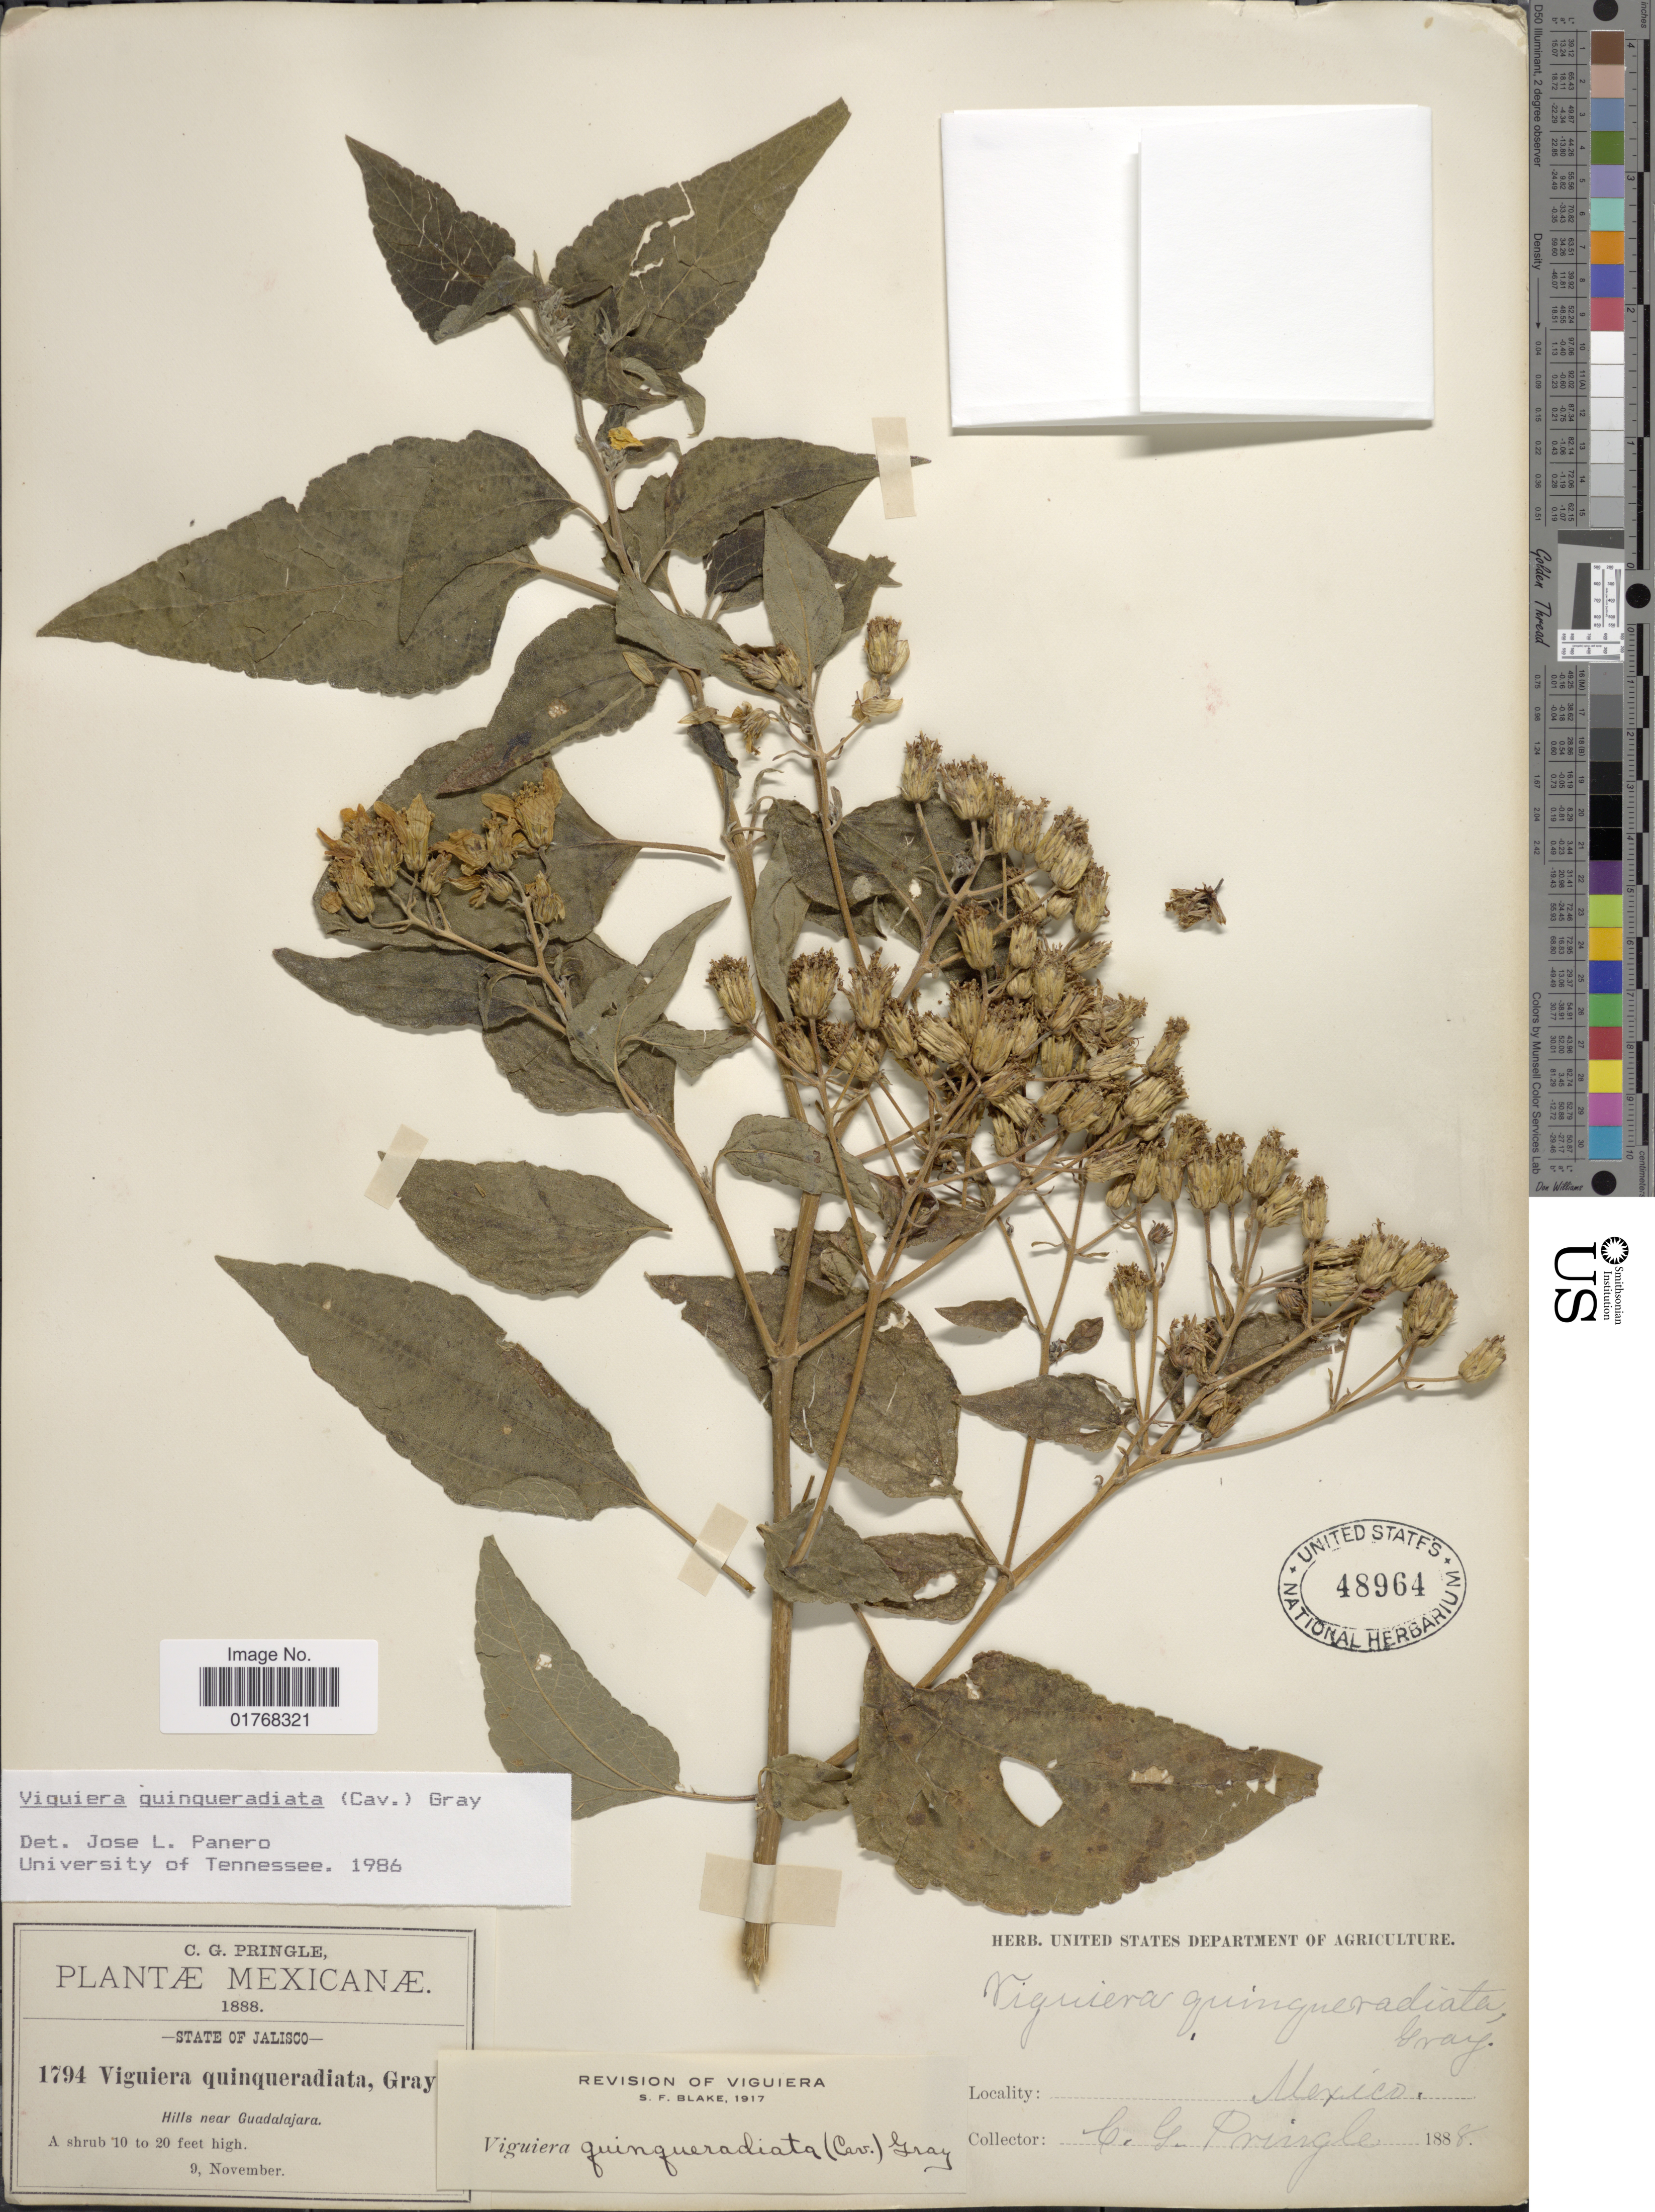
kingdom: Plantae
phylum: Tracheophyta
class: Magnoliopsida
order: Asterales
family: Asteraceae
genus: Viguiera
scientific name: Viguiera quinqueradiata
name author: (Cav.) A. Gray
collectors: C. G. Pringle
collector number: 1794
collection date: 1888-11-09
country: Mexico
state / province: Jalisco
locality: Hills near Guadalajara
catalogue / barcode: US 48964